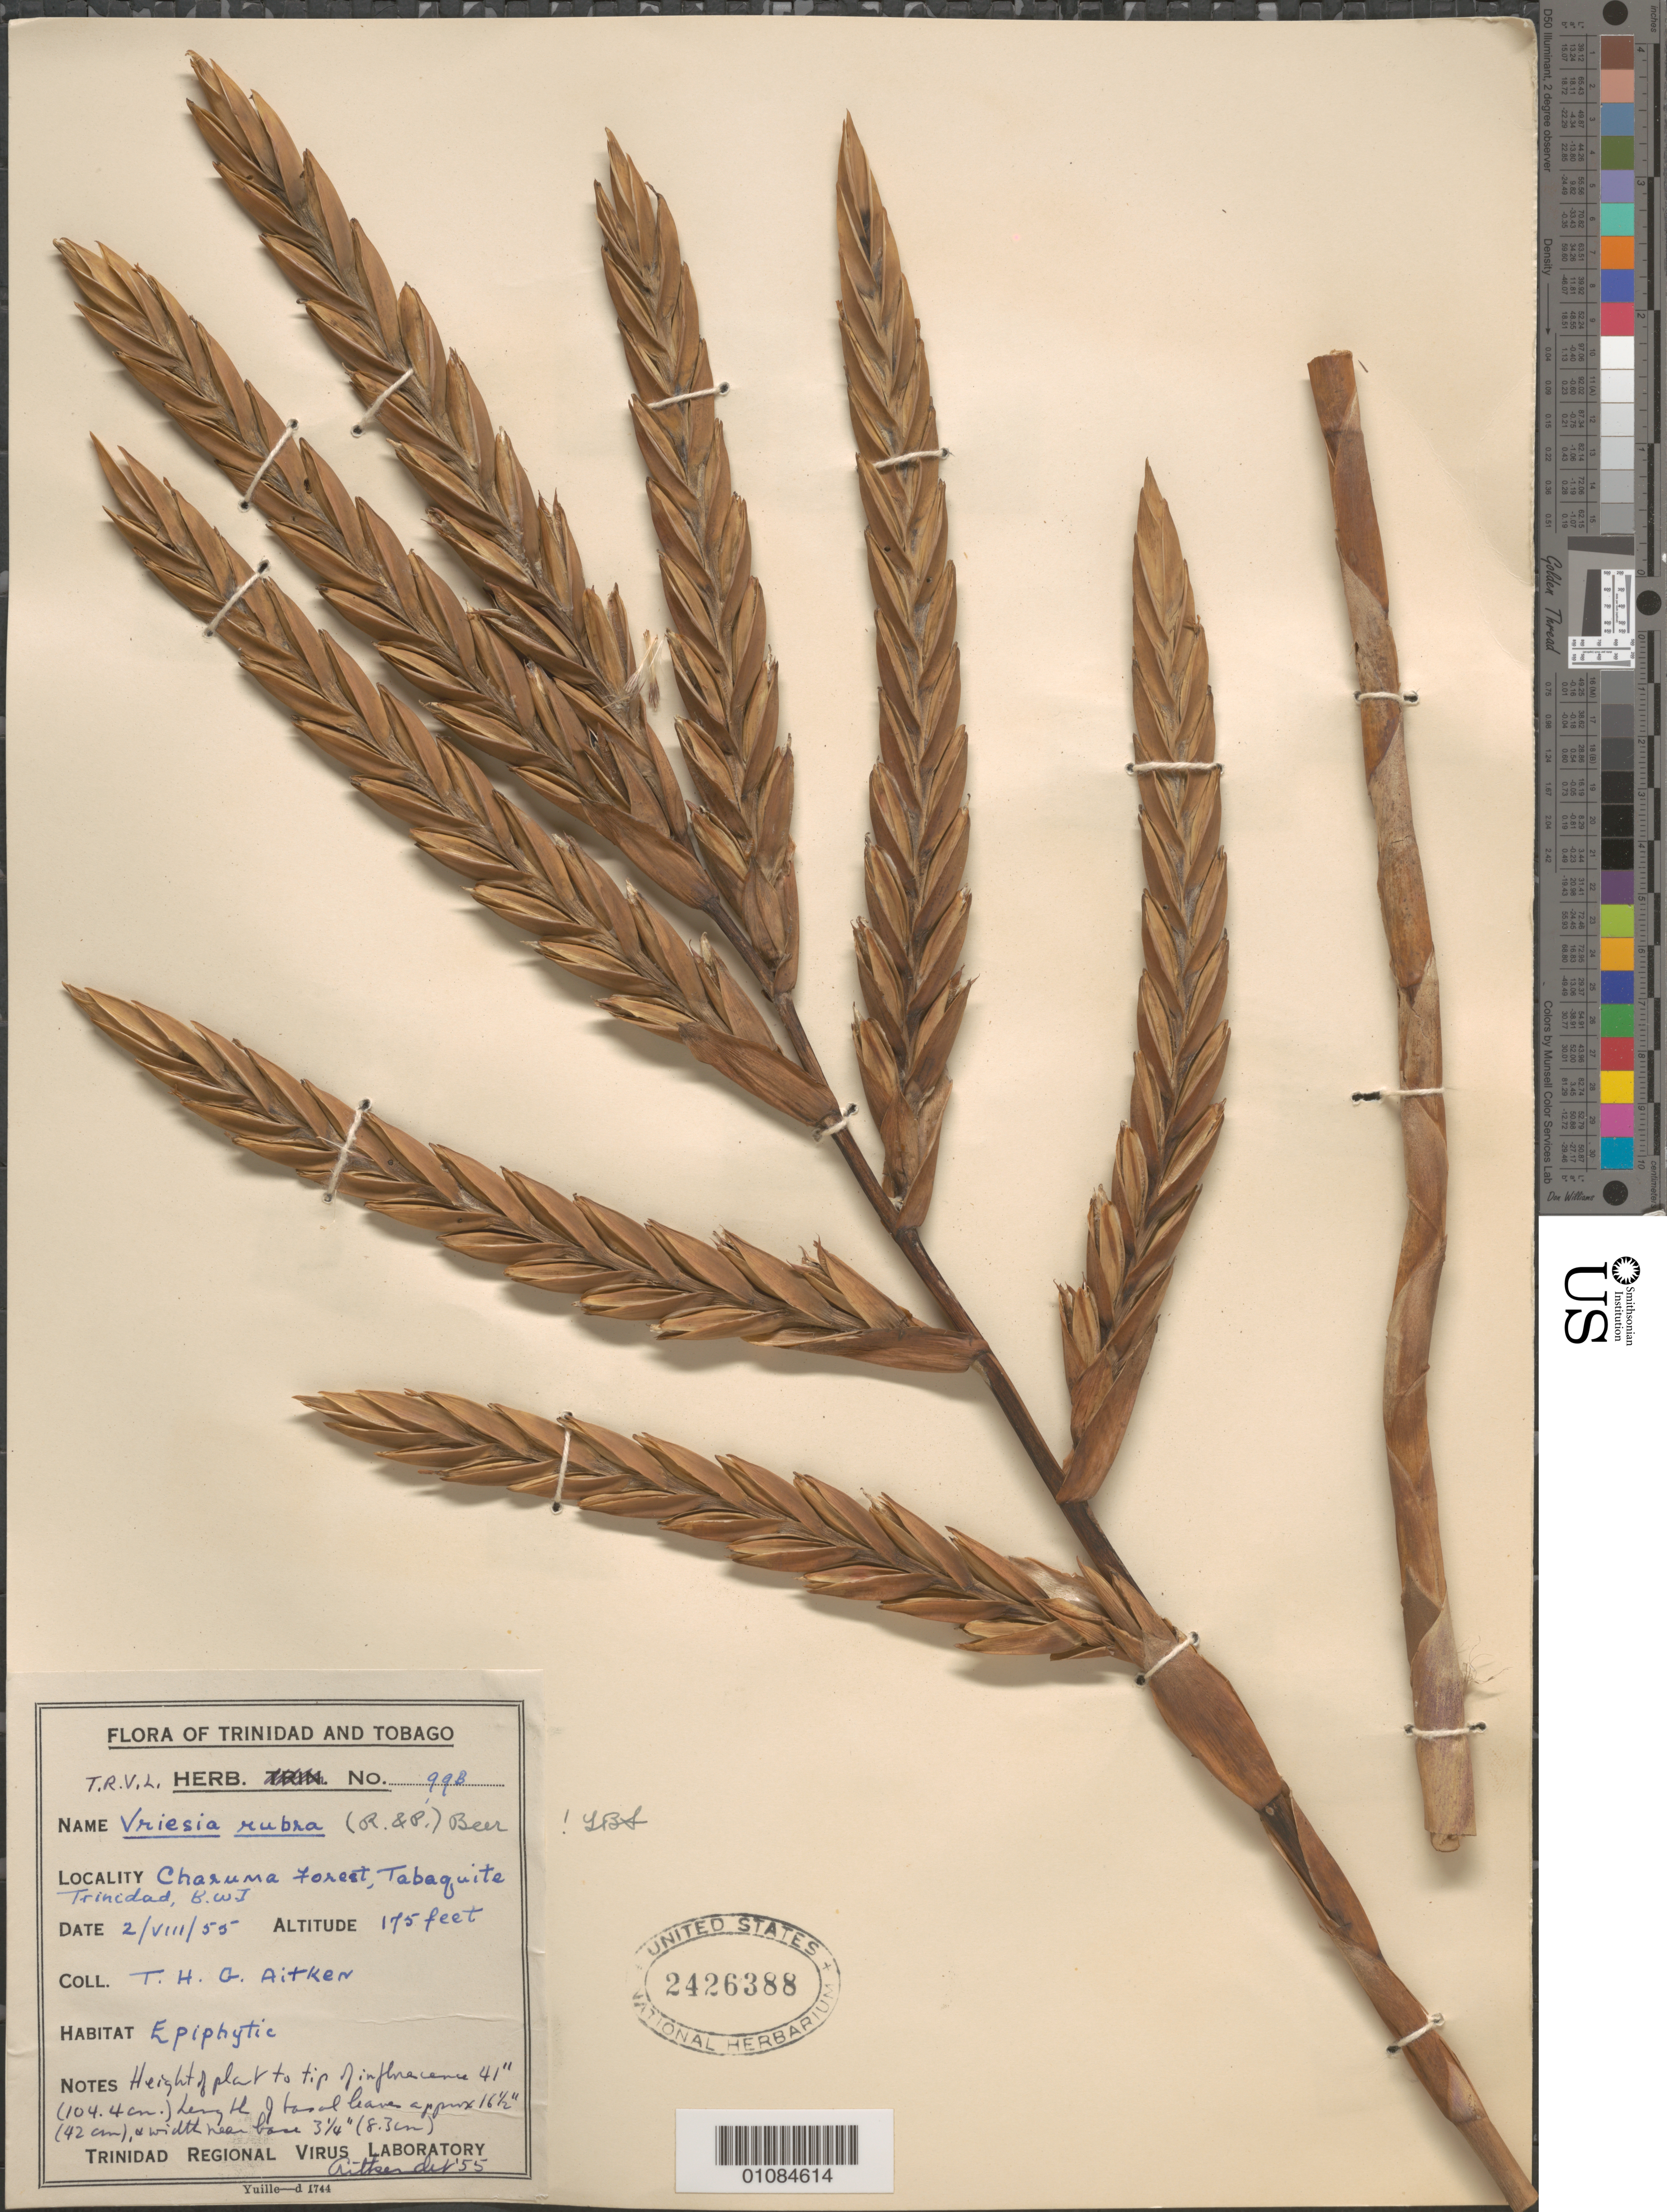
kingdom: Plantae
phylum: Tracheophyta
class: Liliopsida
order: Poales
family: Bromeliaceae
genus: Vriesea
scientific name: Vriesea rubra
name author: (Ruiz & Pav.) Beer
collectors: T. Aitken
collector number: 99B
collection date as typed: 02 Aug 1955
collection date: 1955-08-02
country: Trinidad and Tobago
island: Trinidad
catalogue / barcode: US 2426388